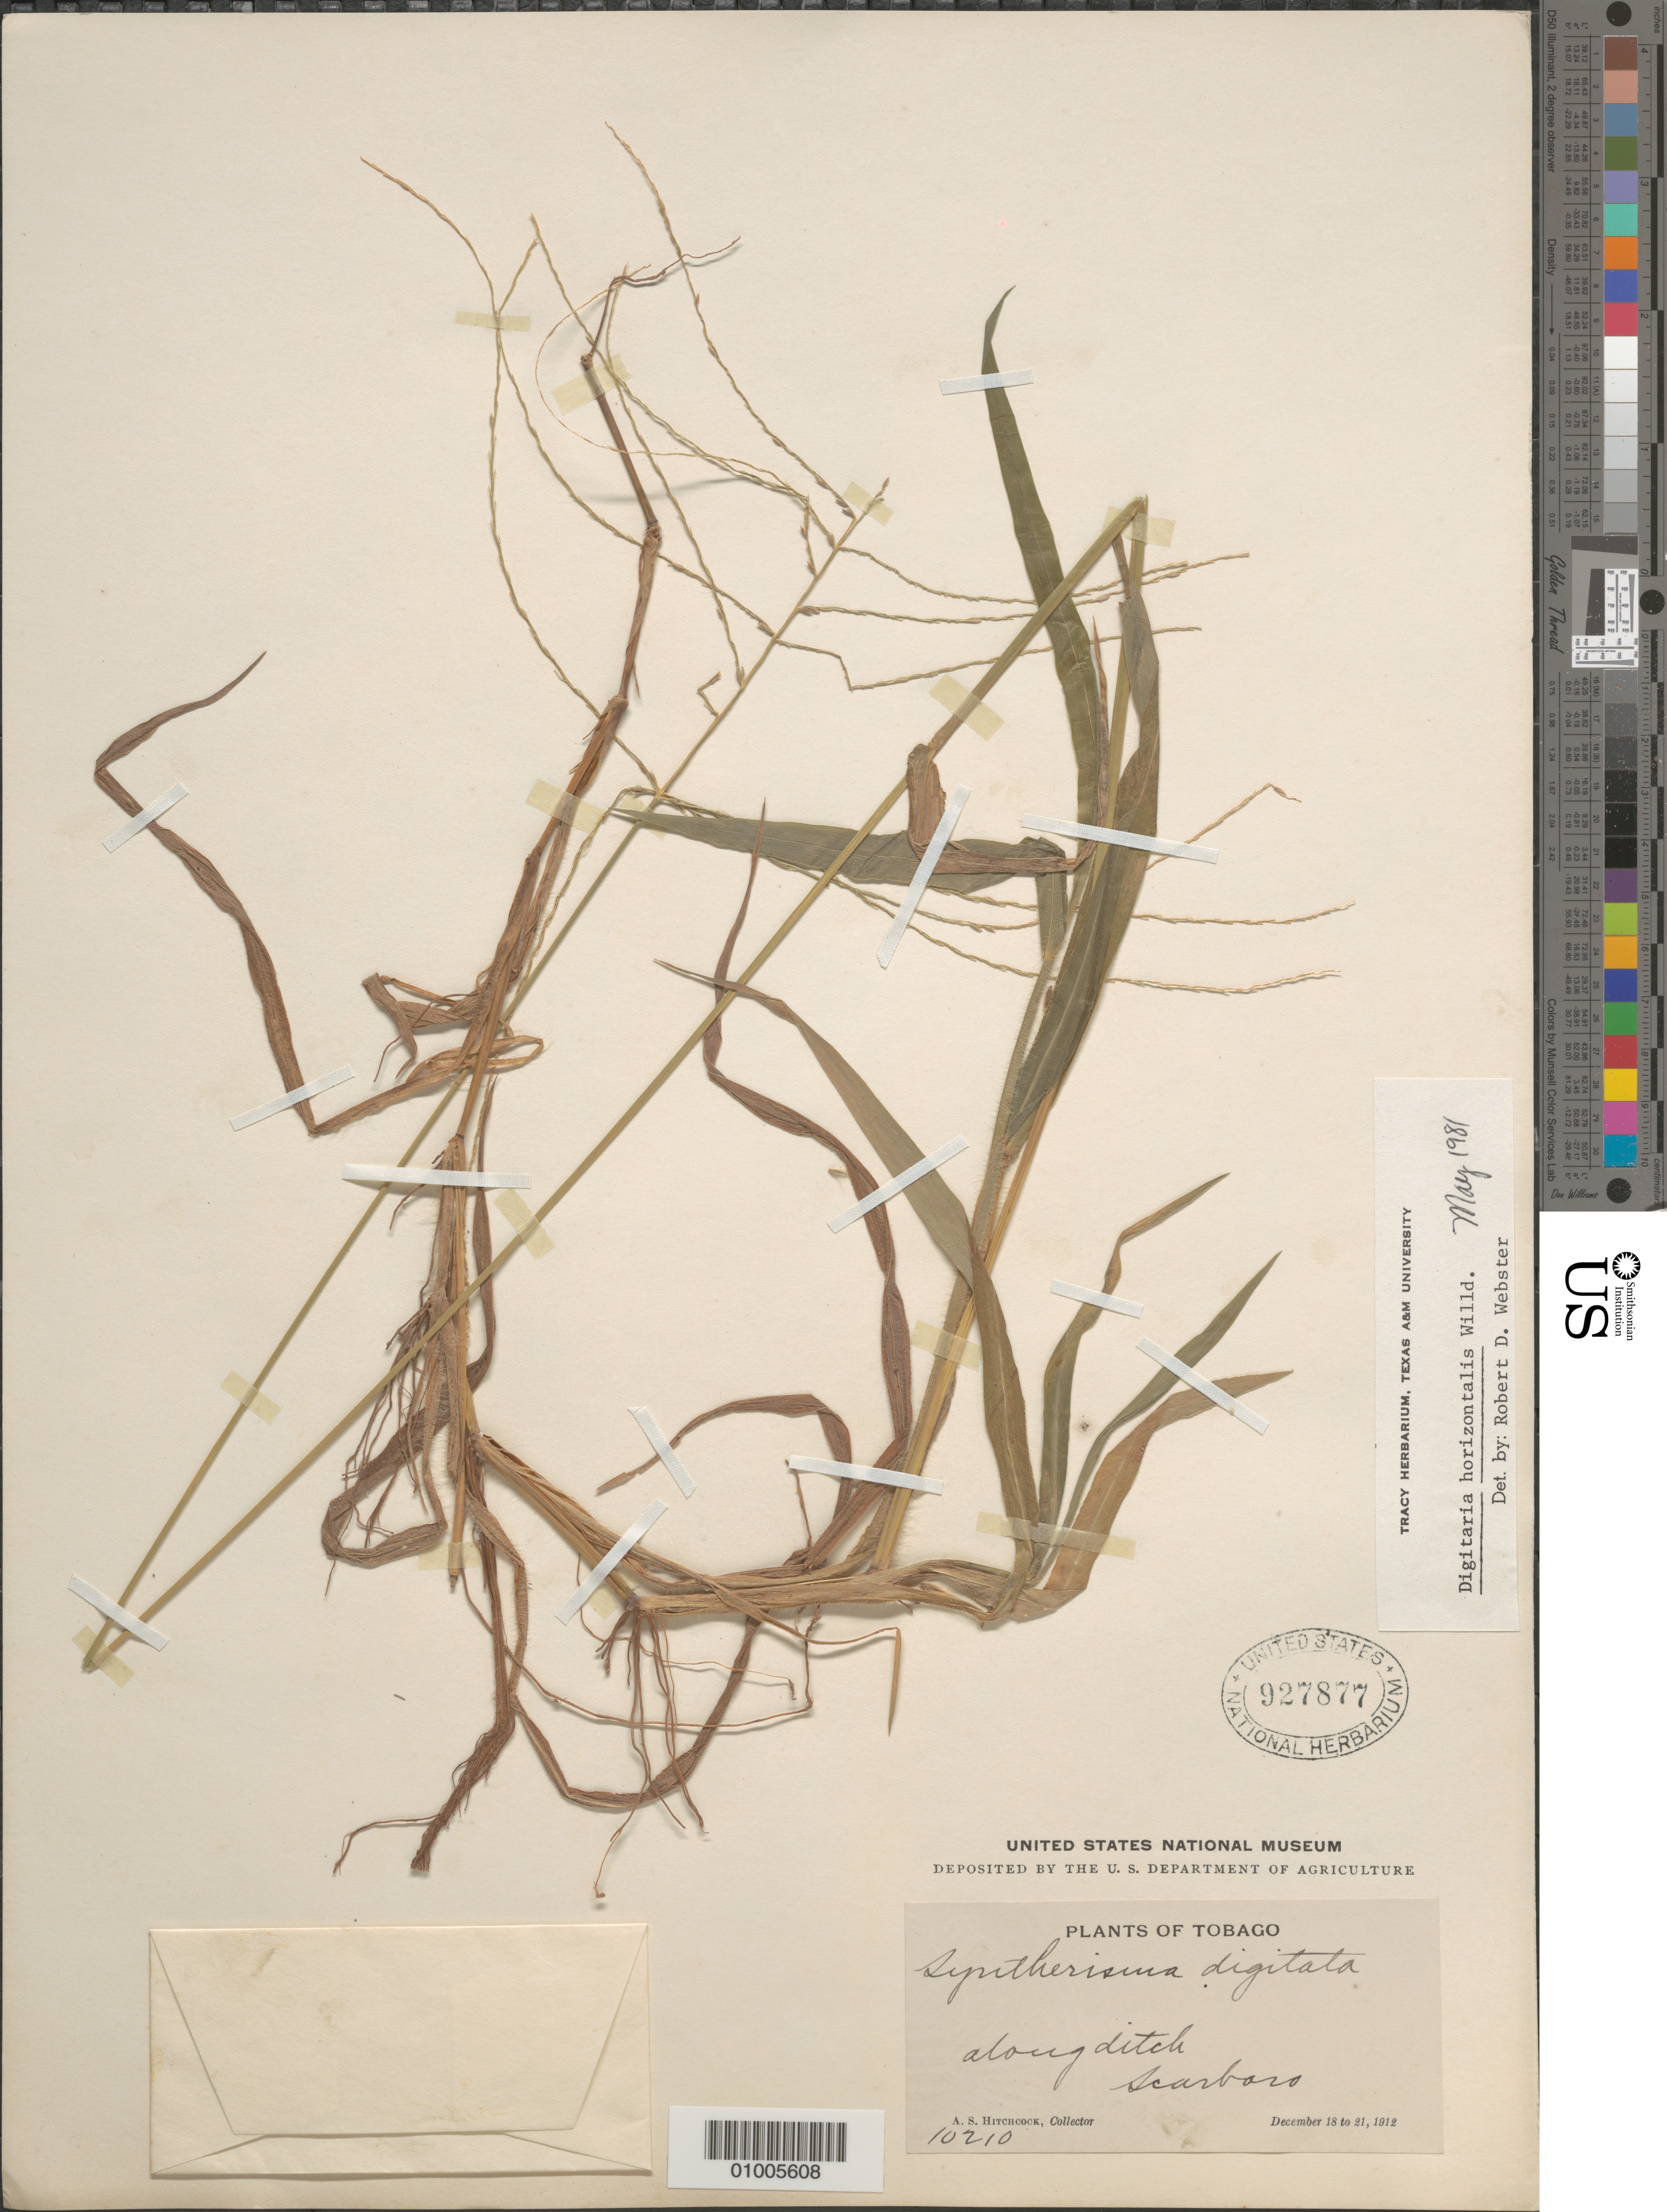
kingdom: Plantae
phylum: Tracheophyta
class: Liliopsida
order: Poales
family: Poaceae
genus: Digitaria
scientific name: Digitaria horizontalis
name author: Willd.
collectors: A. S. Hitchcock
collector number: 10210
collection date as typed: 18 Dec 1912 to 21 Dec 1912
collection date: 1912-12-18/1912-12-21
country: Trinidad and Tobago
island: Tobago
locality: along ditch, scarboro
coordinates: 0 N, 0 E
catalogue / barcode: US 927877